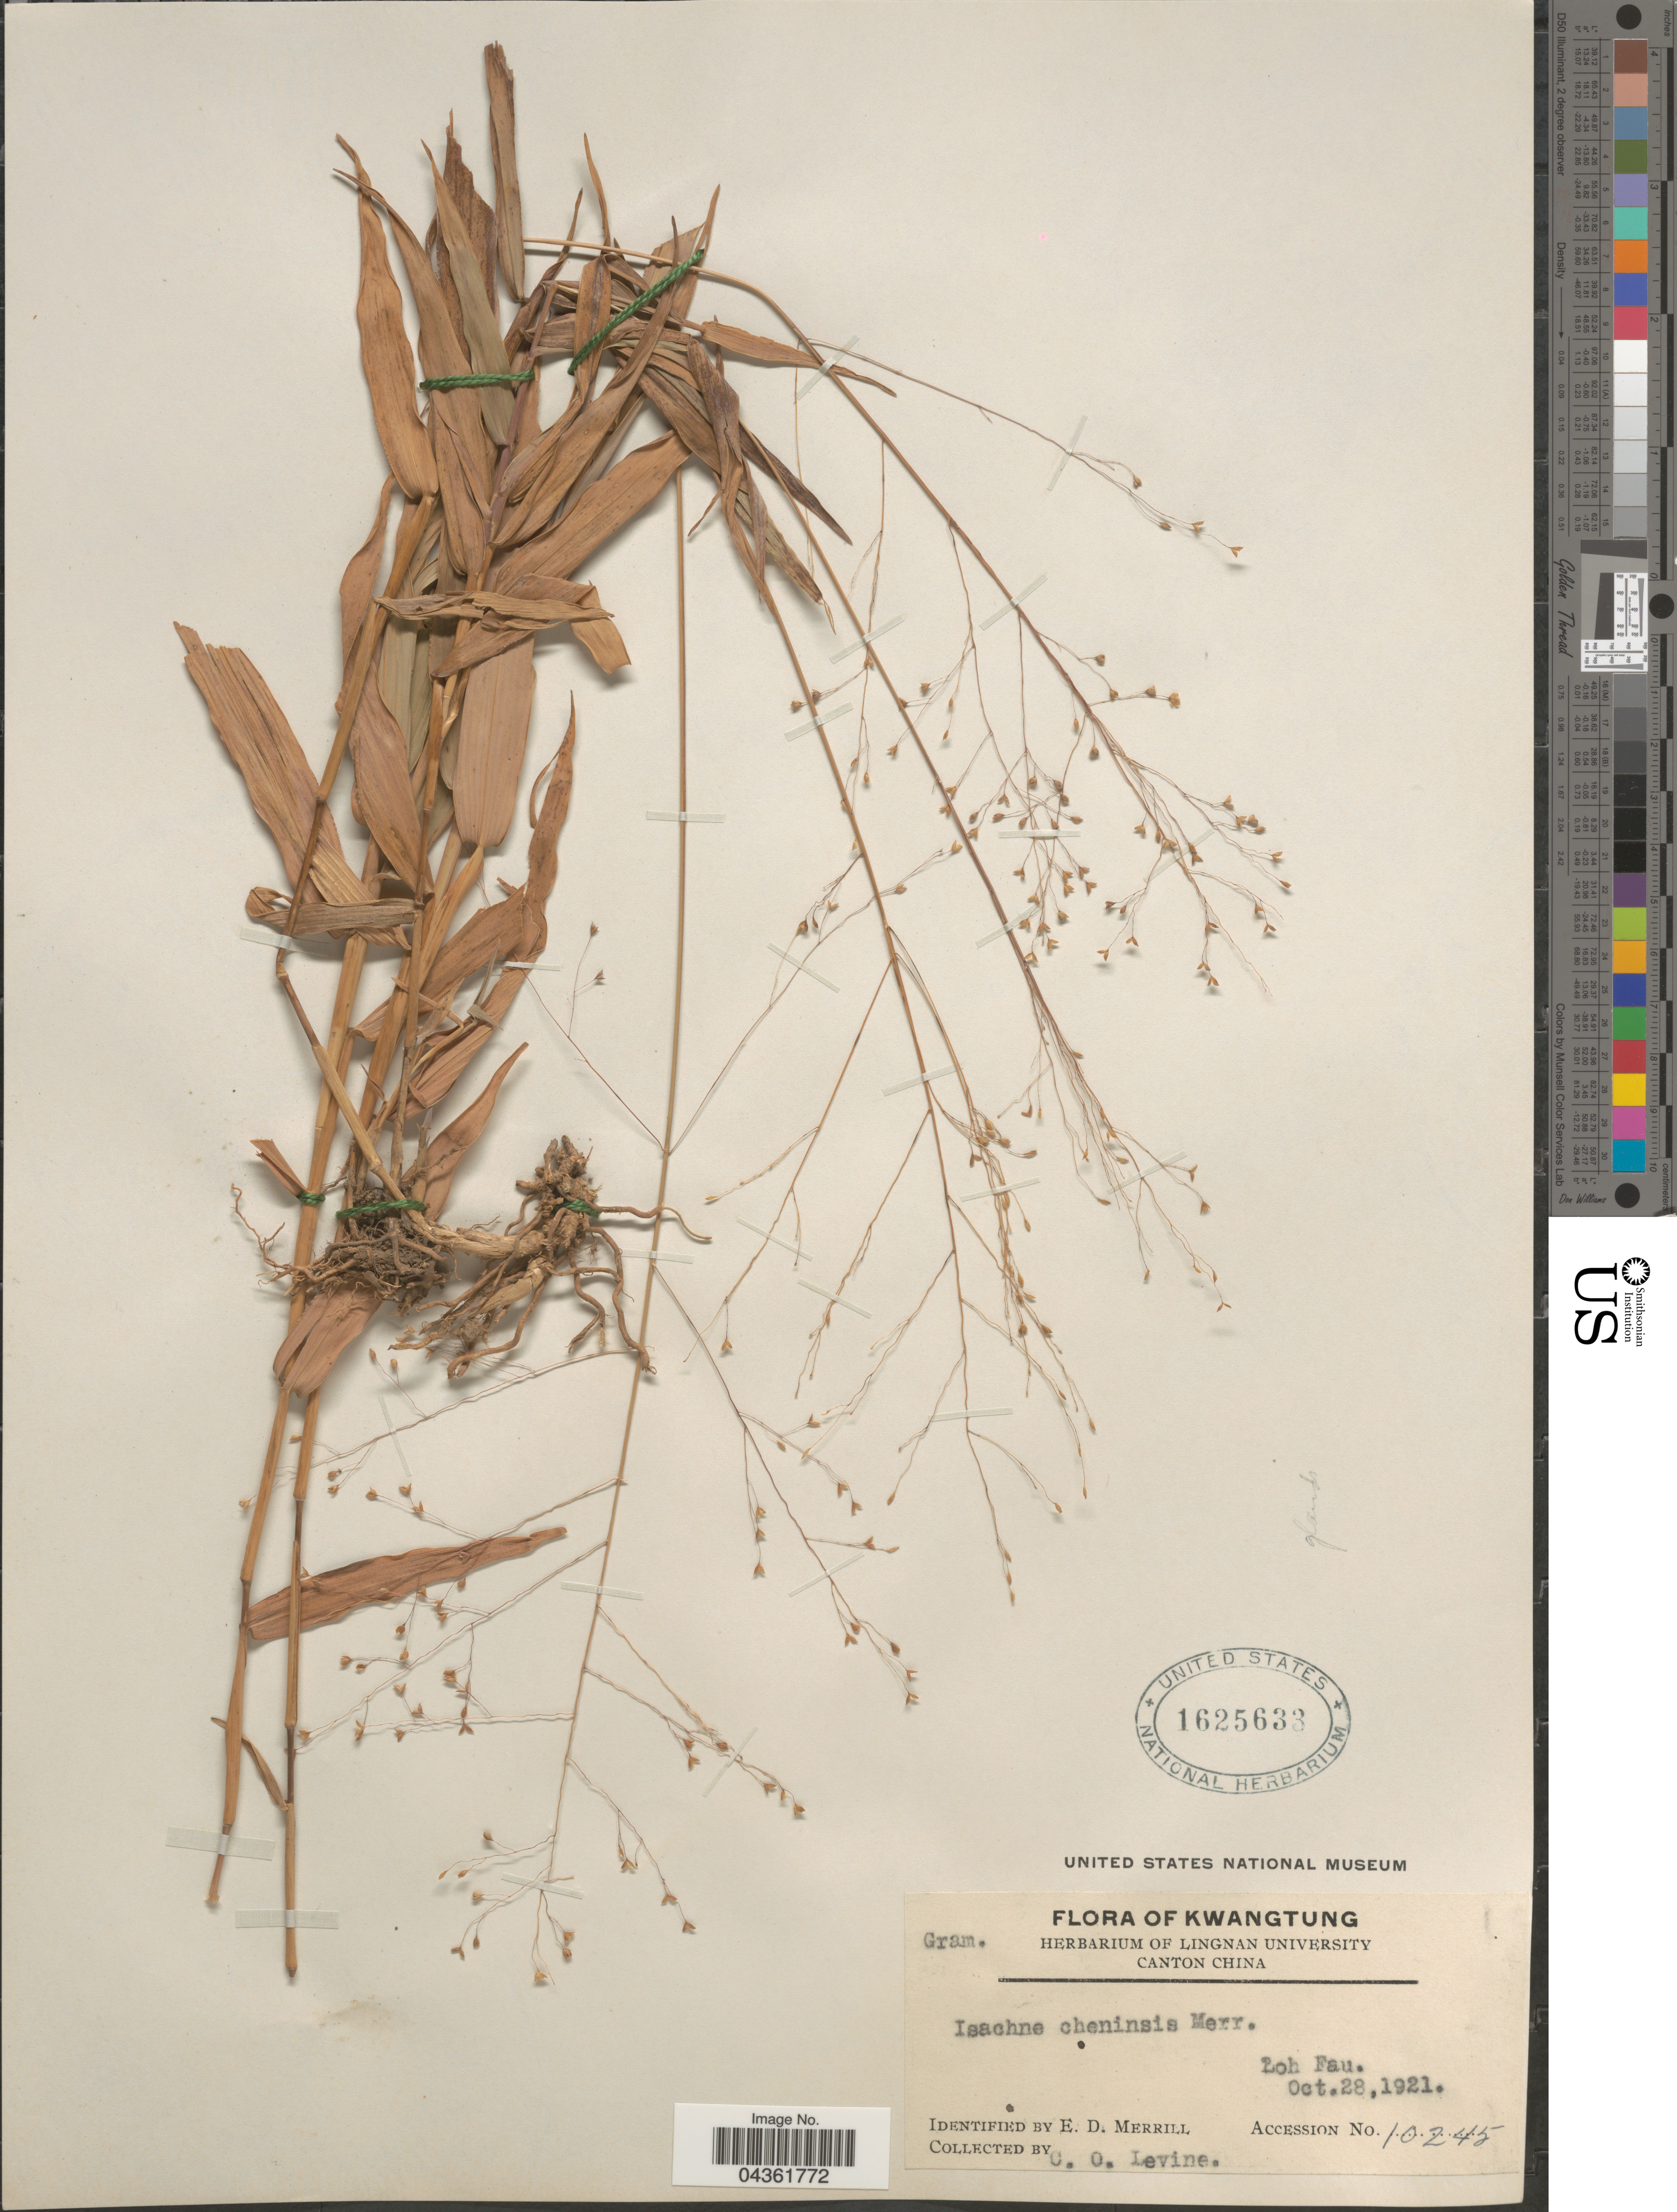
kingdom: Plantae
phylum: Tracheophyta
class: Liliopsida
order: Poales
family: Poaceae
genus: Isachne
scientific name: Isachne truncata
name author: A. Camus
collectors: C. O. Levine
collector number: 10245?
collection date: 1921-10-28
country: China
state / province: Guangdong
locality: Kwangtung. Loh Fau.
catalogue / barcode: US 1625633